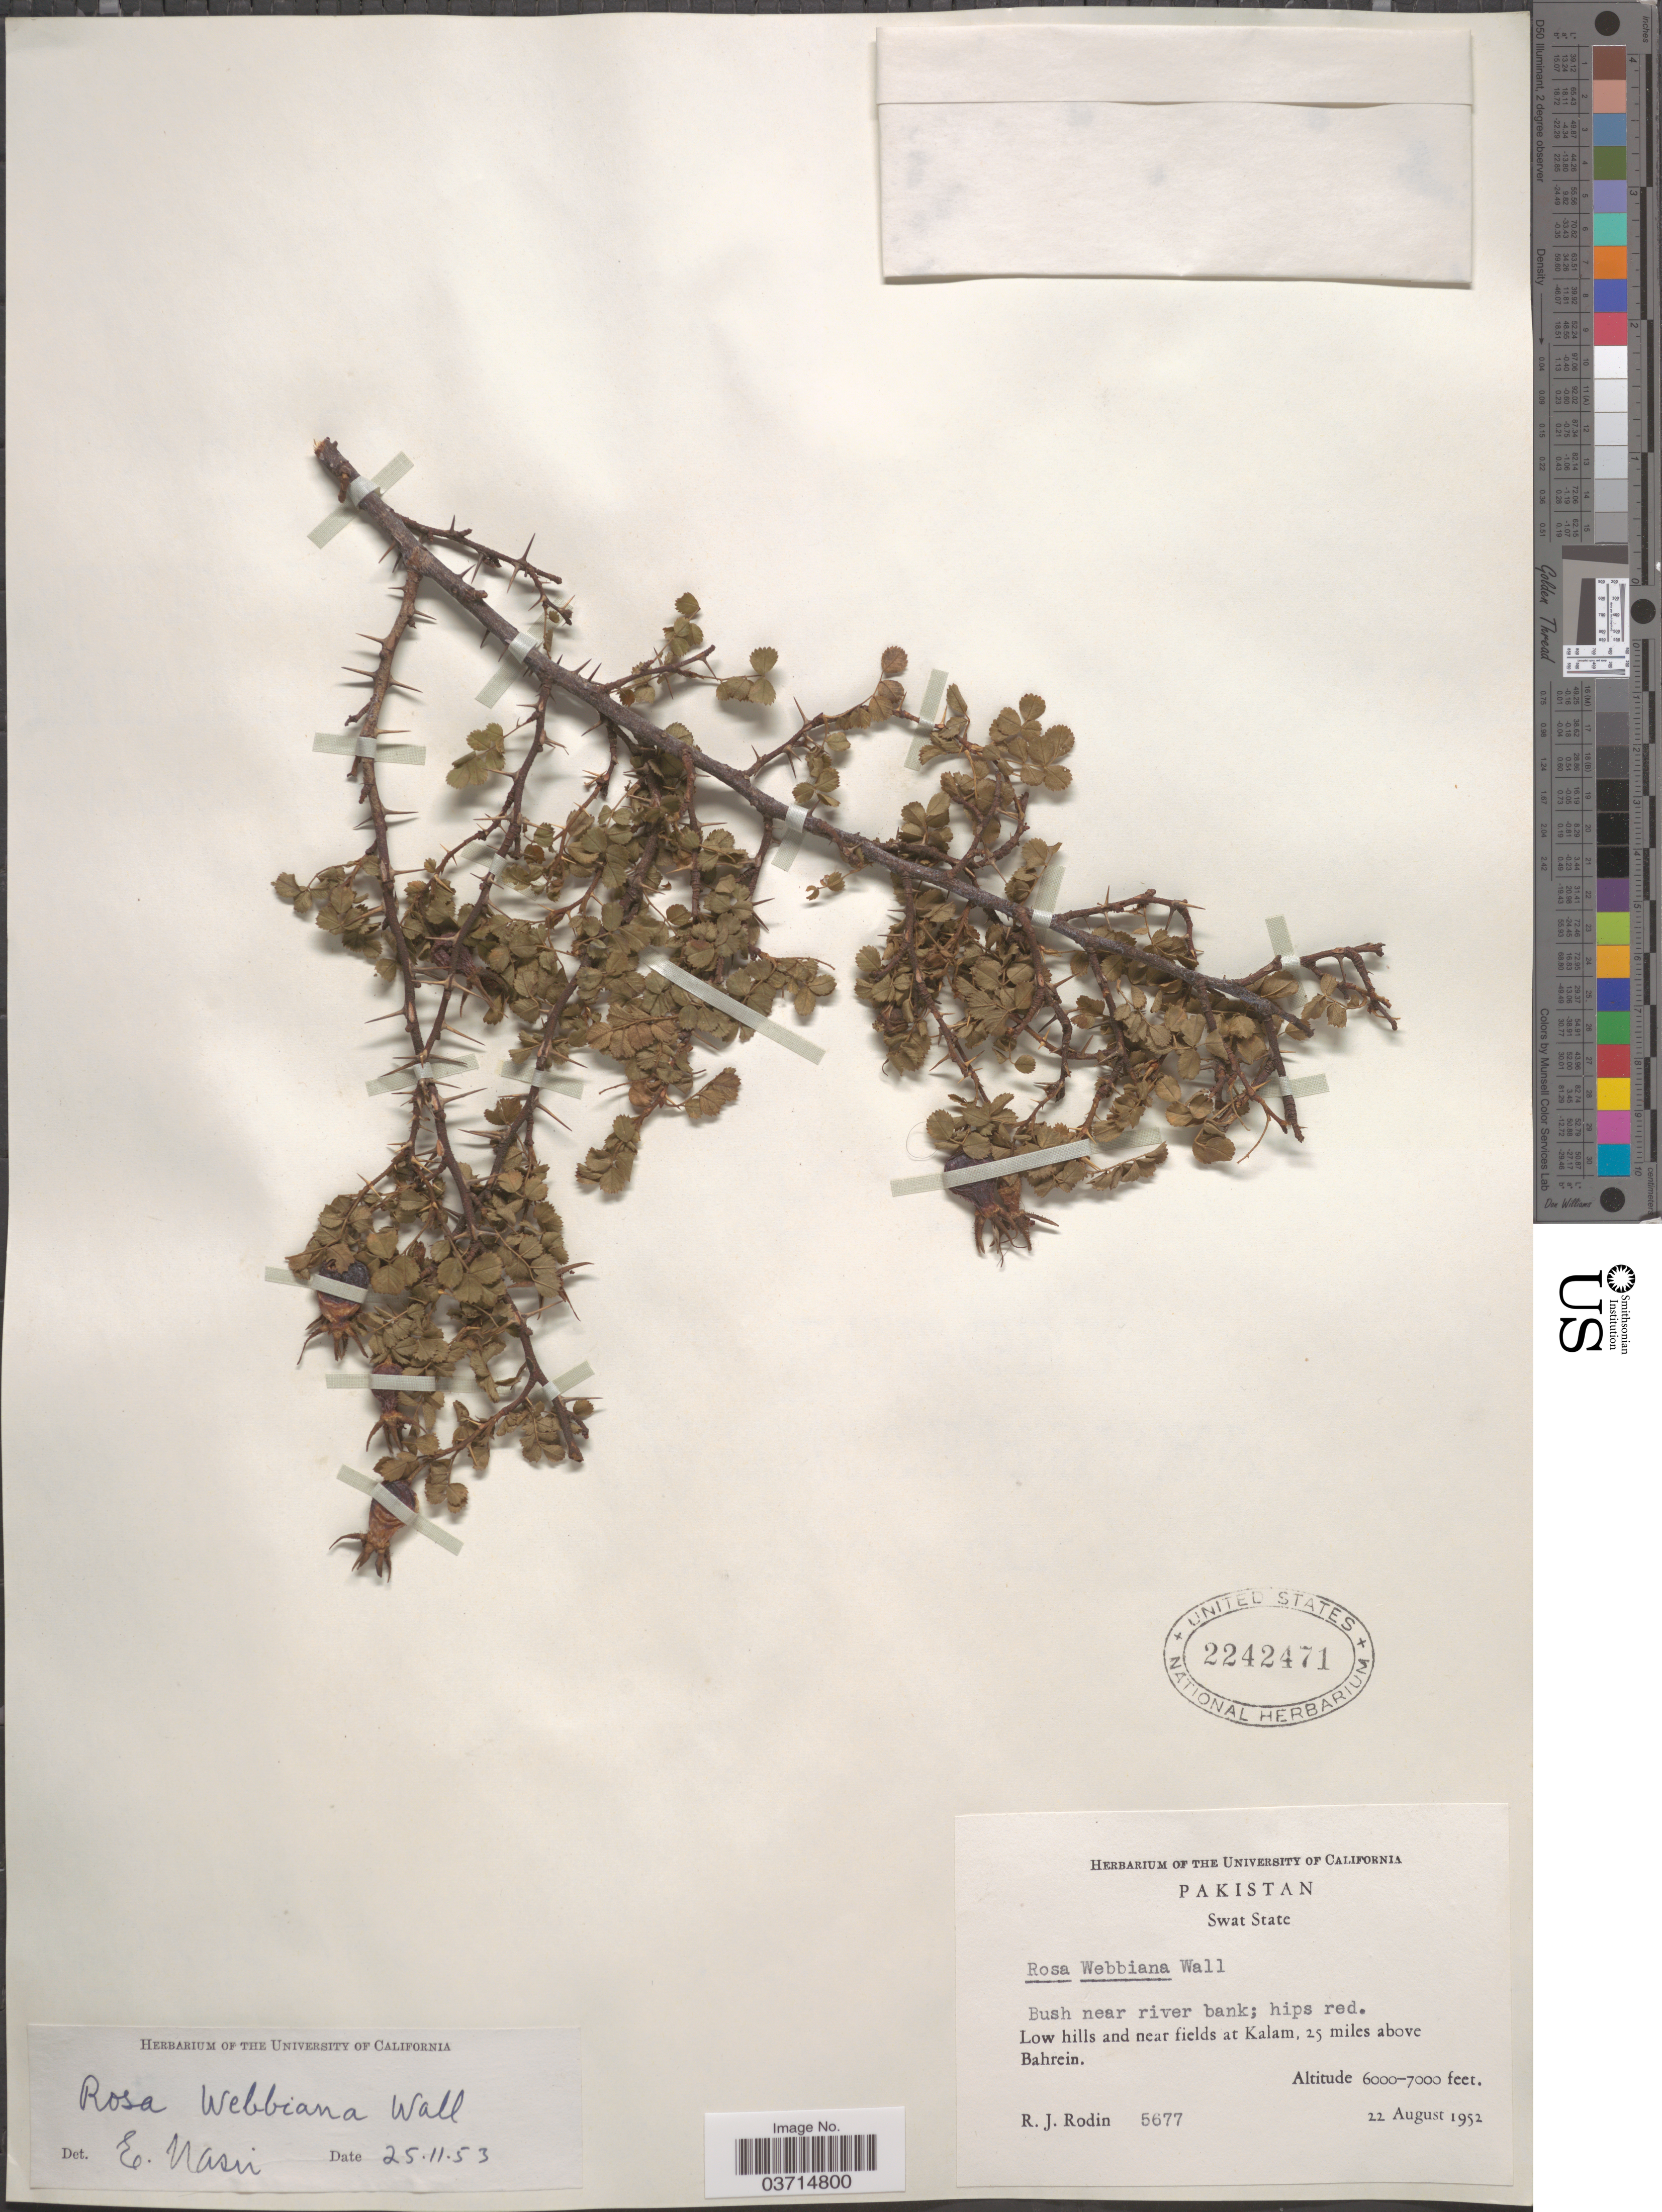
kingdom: Plantae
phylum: Tracheophyta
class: Magnoliopsida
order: Rosales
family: Rosaceae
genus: Rosa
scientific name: Rosa webbiana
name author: Wall. ex Royle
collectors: R. J. Rodin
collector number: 5677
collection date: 1952-08-22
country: Pakistan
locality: Swat State. Low hills and near field at Kalam, 25 miles above Bahrein.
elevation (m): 1829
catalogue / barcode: US 2242471